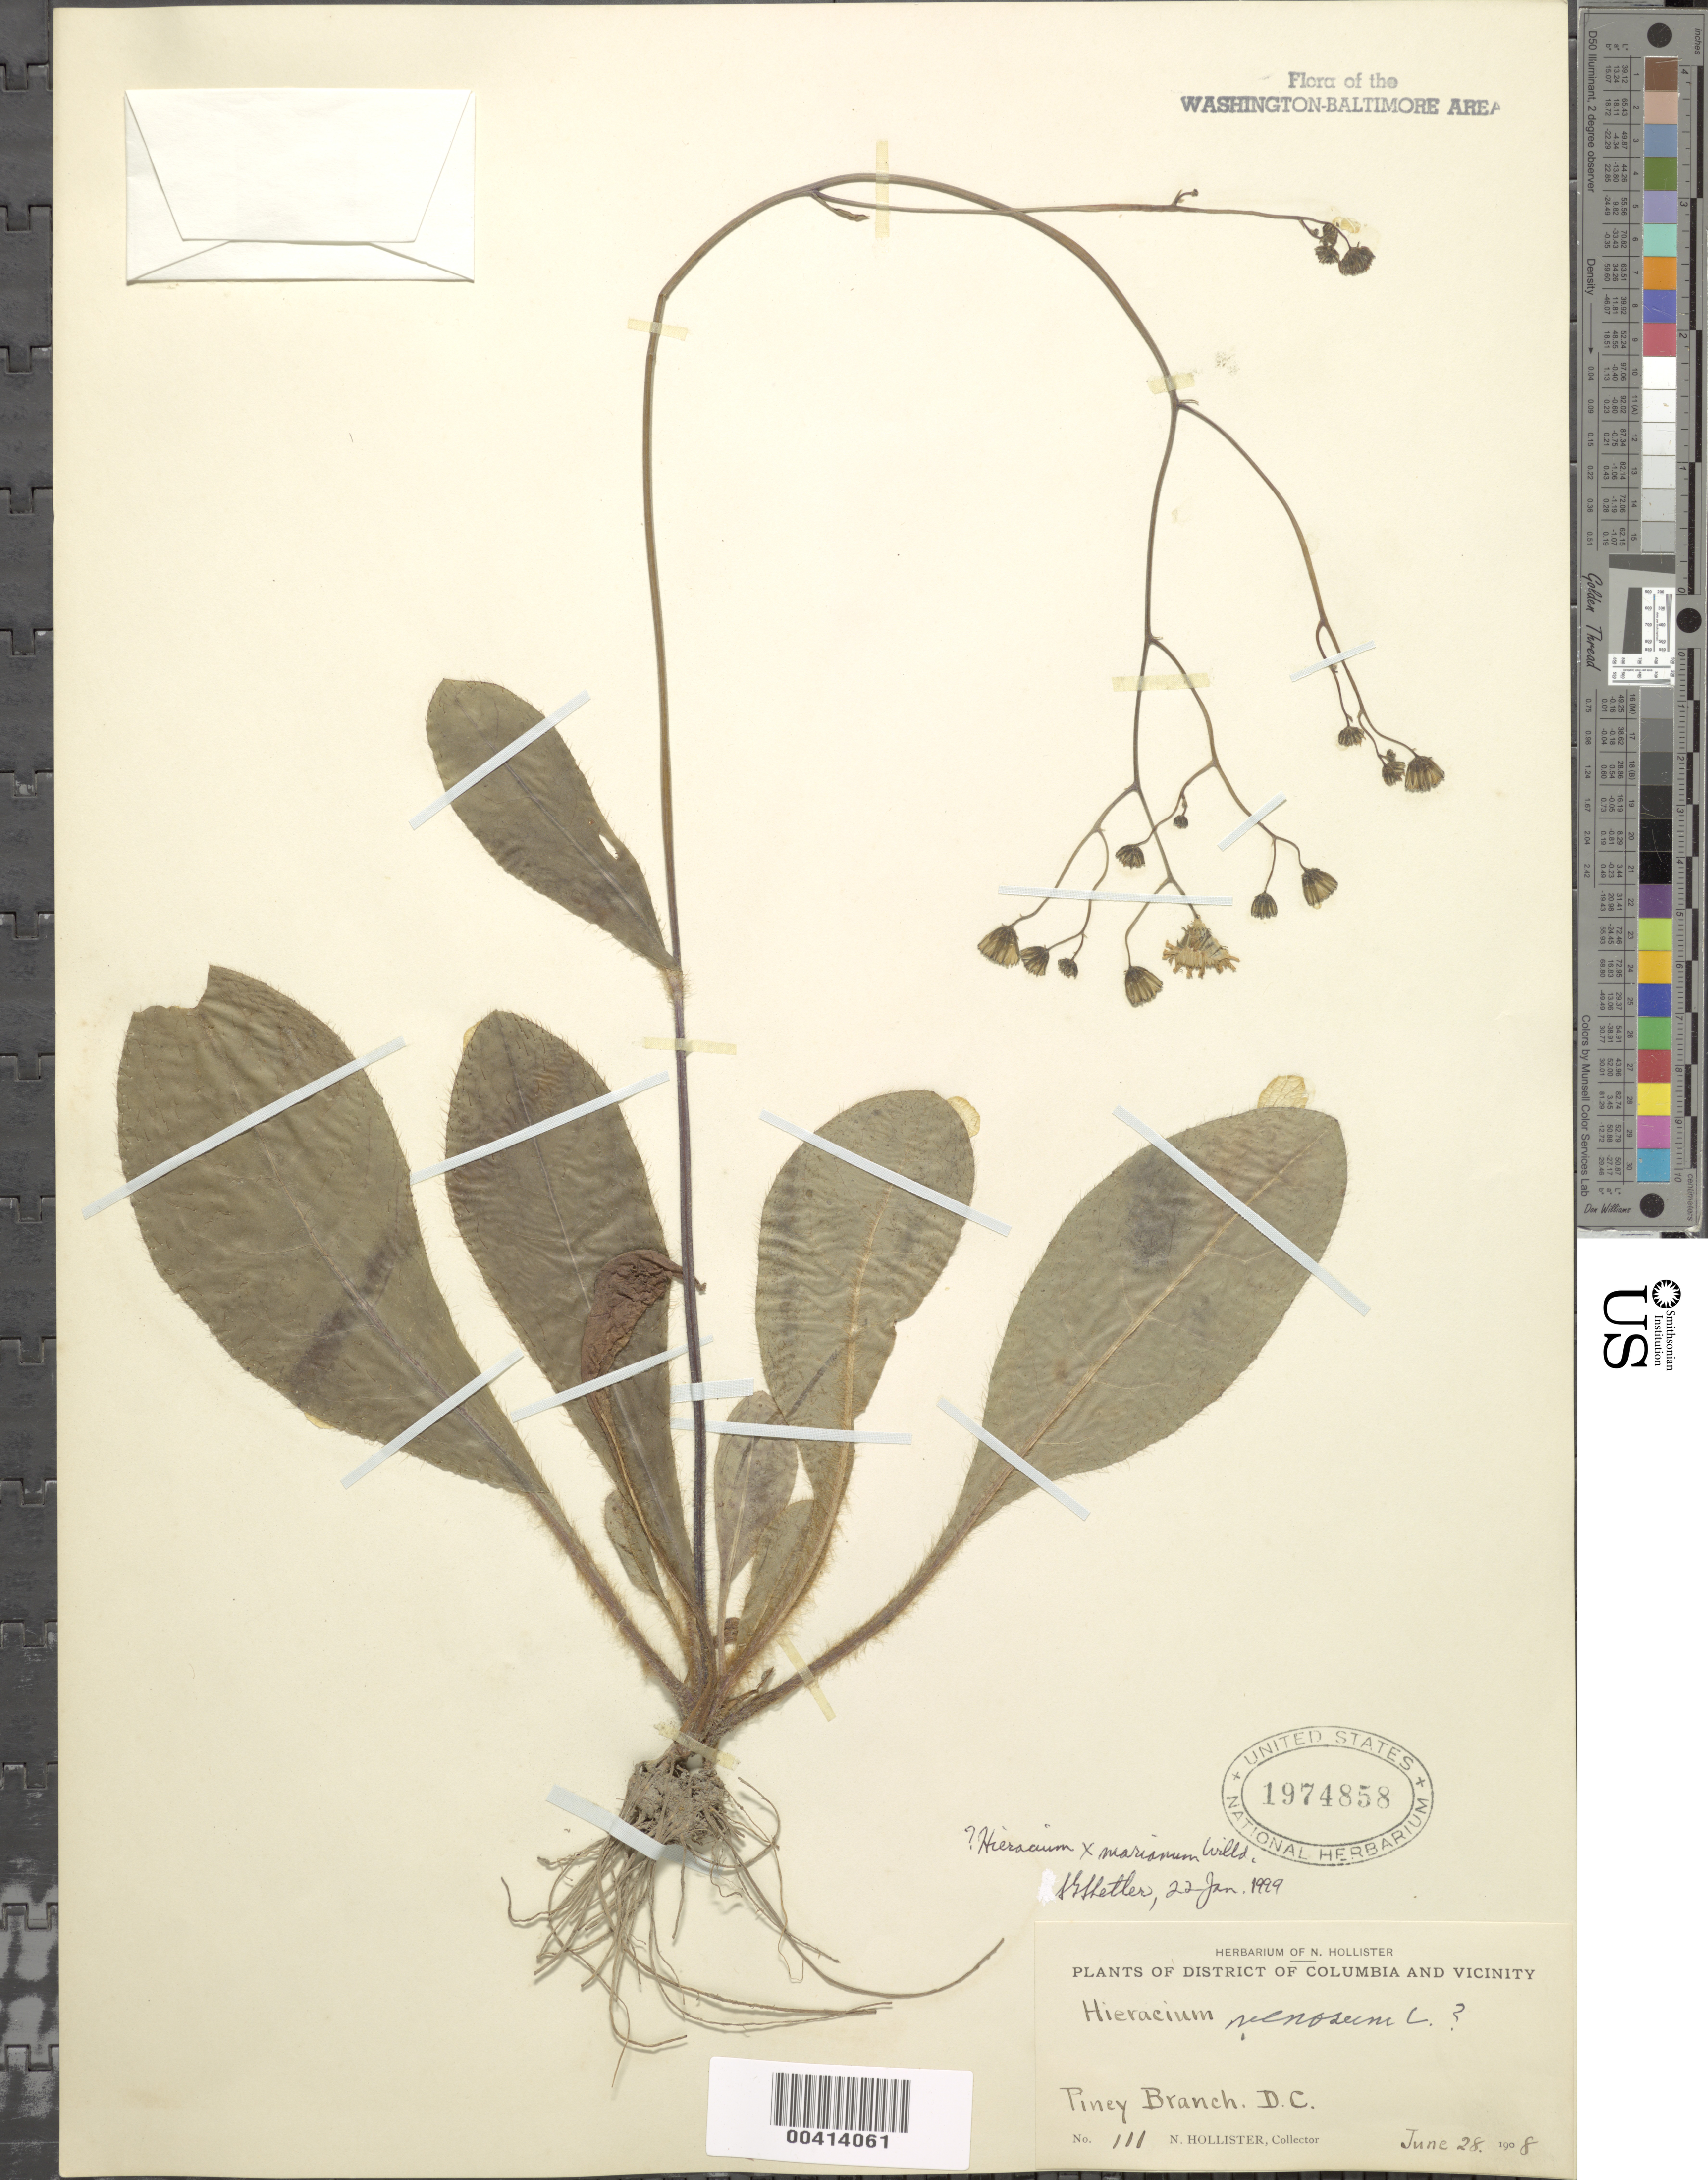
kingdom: Plantae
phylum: Tracheophyta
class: Magnoliopsida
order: Asterales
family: Asteraceae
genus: Hieracium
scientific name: Hieracium x marianum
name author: Willd.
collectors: N. Hollister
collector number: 111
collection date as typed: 28 Jun 1908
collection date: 1908-06-28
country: United States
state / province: District of Columbia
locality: Piney Branch Rock Creek Park & vicinity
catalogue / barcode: US 1974858